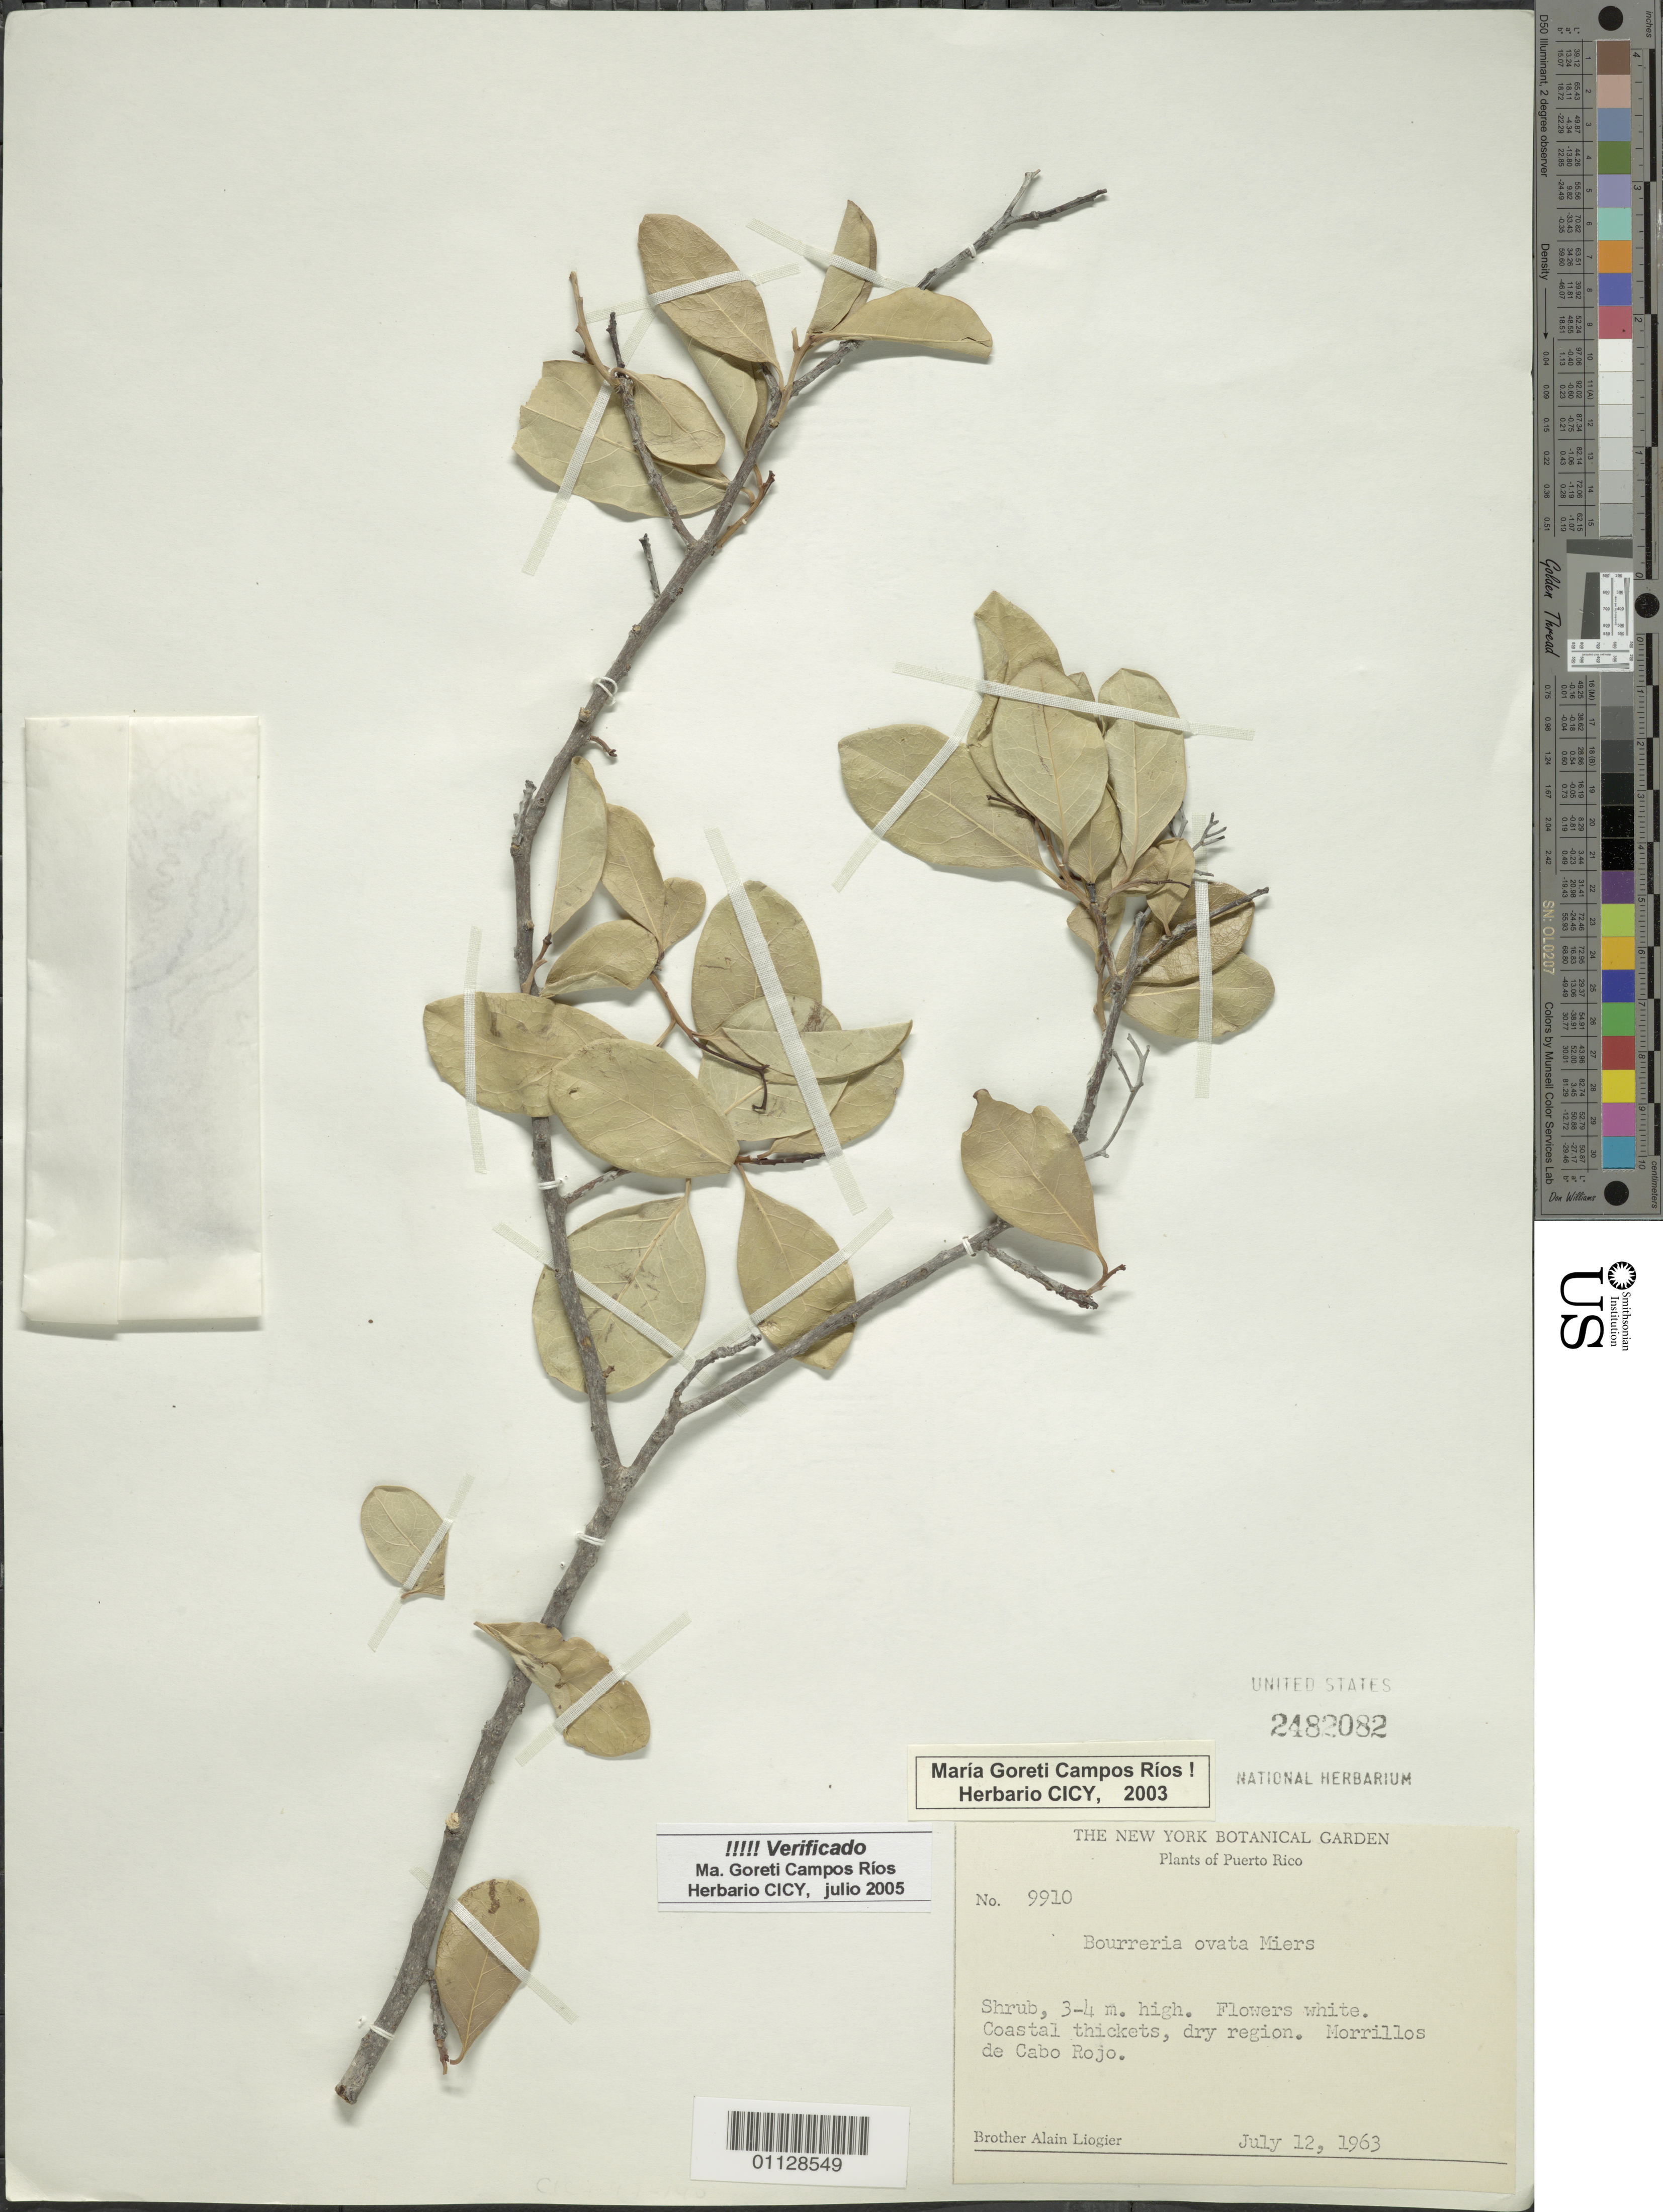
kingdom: Plantae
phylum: Tracheophyta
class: Magnoliopsida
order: Boraginales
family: Ehretiaceae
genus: Bourreria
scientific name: Bourreria ovata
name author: Miers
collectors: A. H. Liogier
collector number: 9910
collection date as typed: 12 Jul 1963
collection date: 1963-07-12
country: Puerto Rico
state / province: Cabo Rojo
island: Puerto Rico I.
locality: Morillos de Cabo Rojo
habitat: coastal thickets, dry region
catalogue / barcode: US 2482082